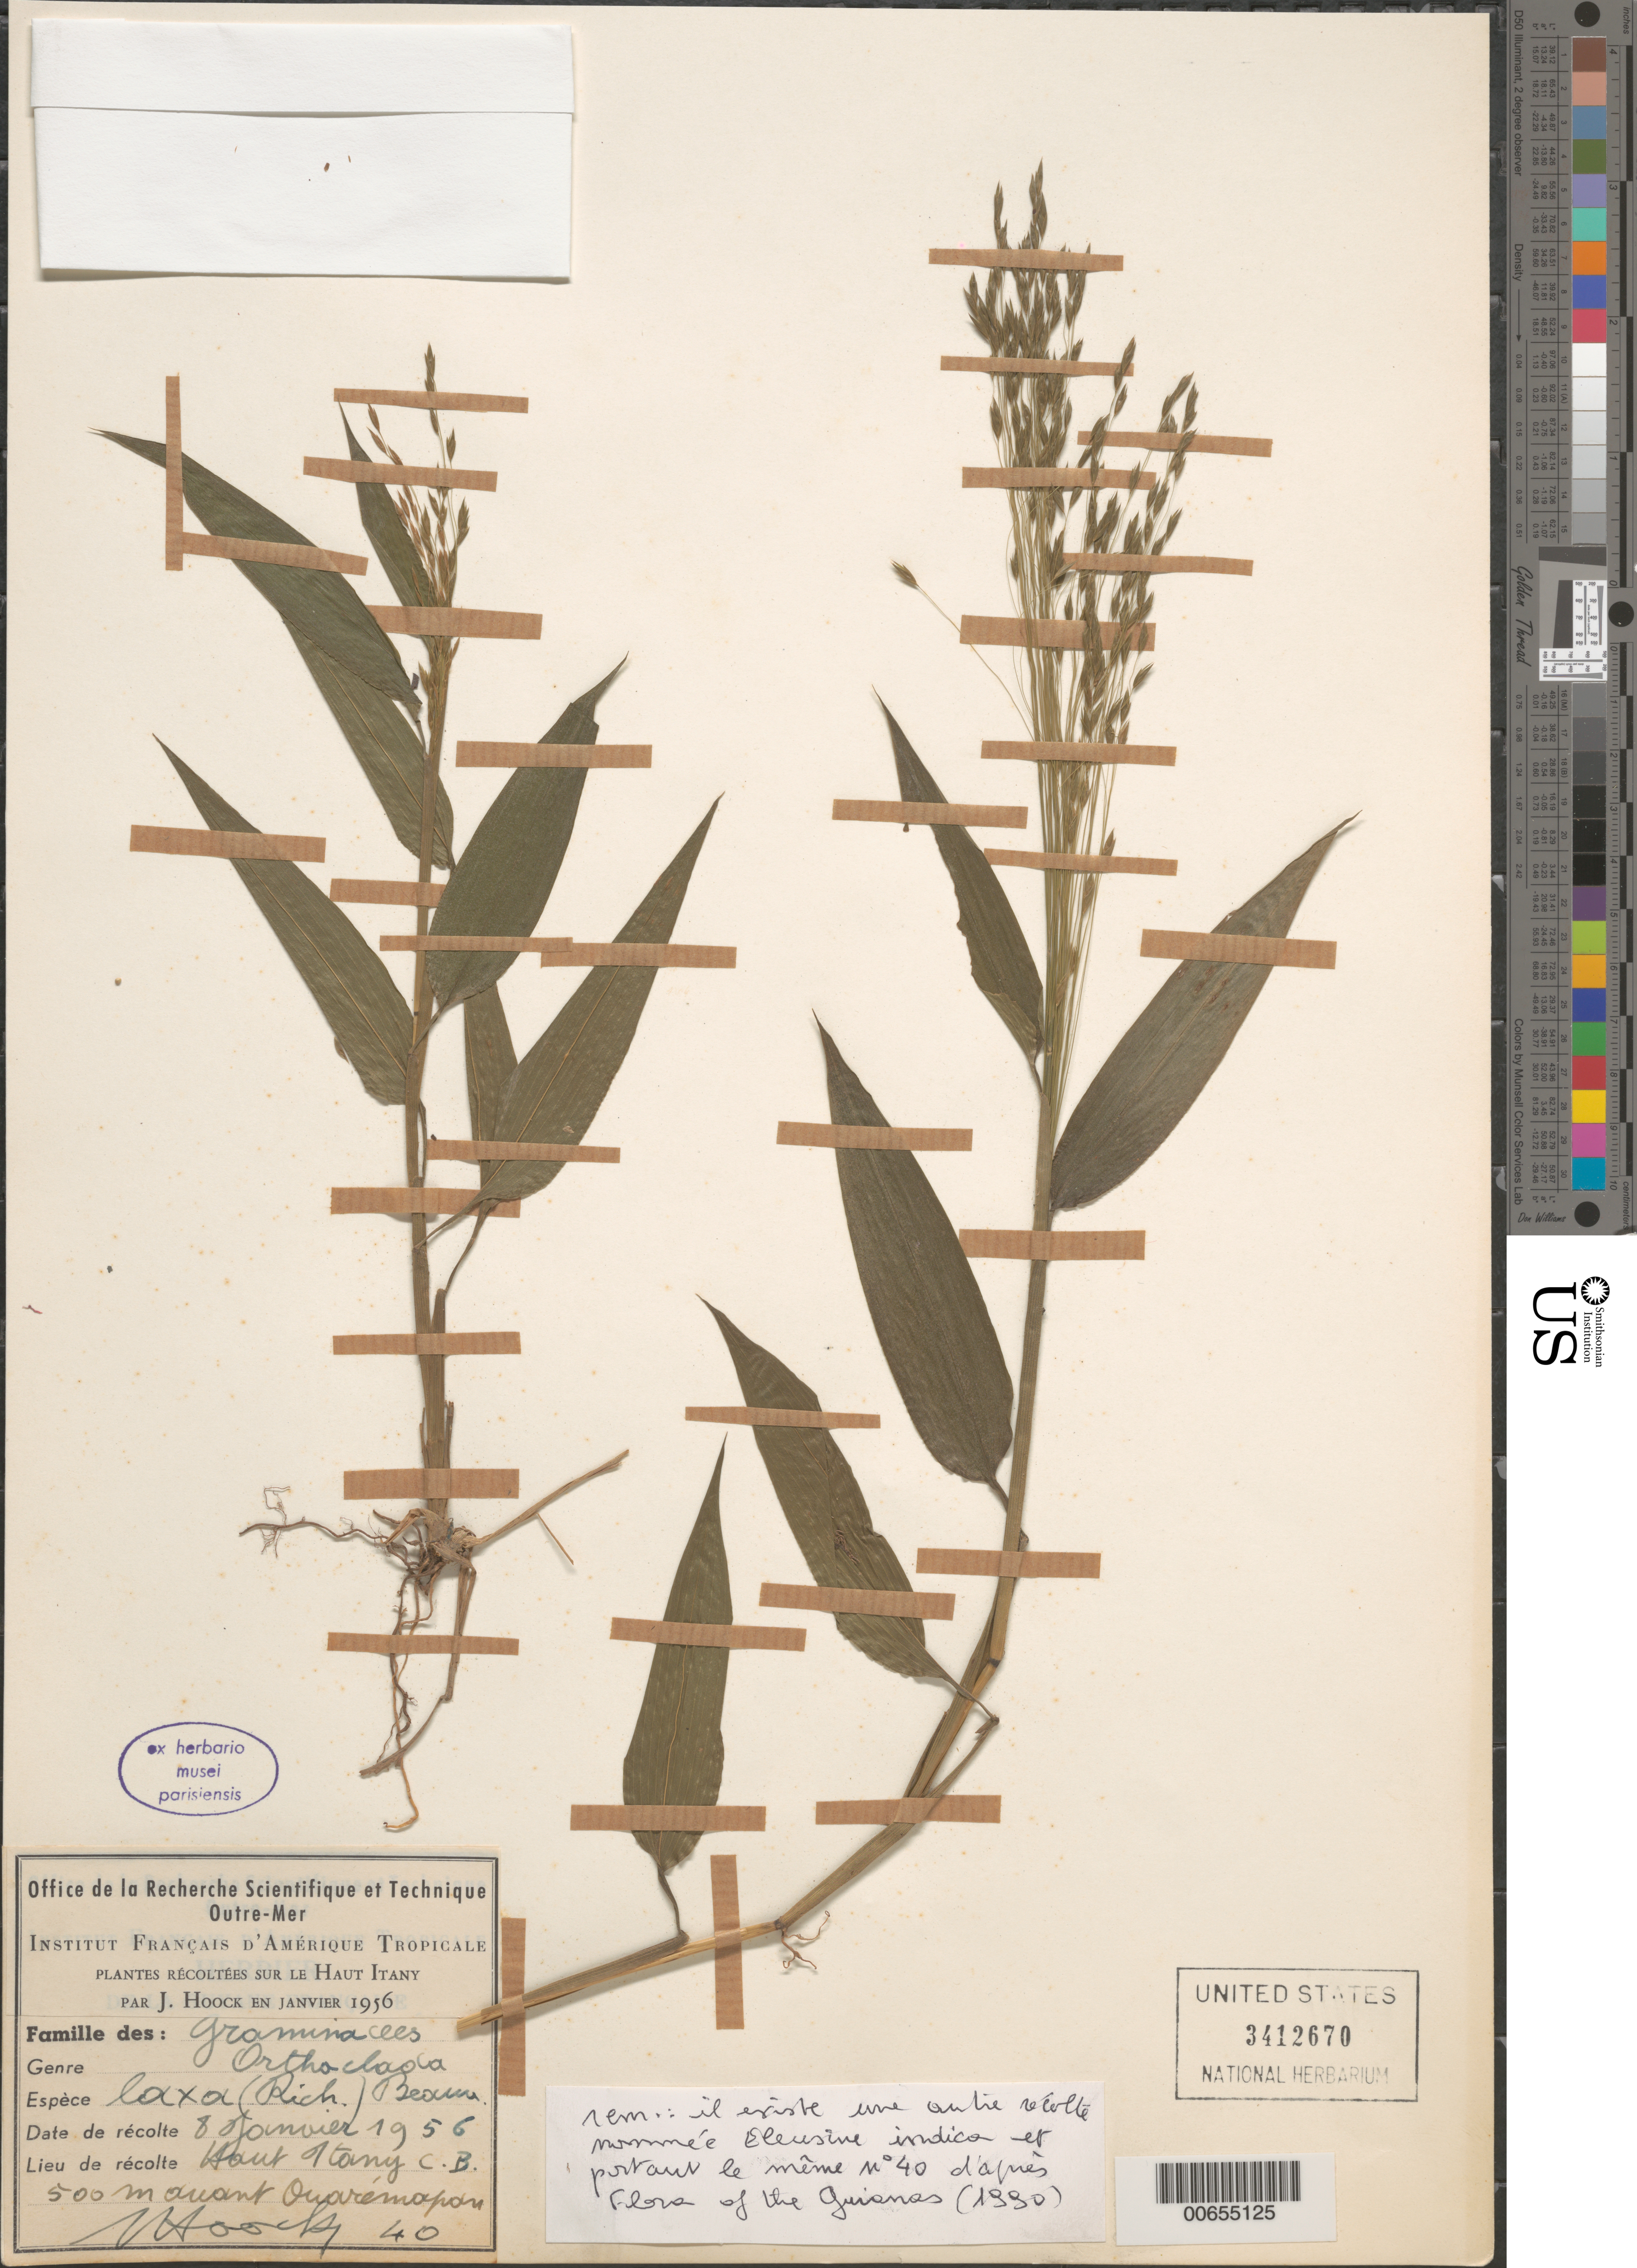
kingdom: Plantae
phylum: Tracheophyta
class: Liliopsida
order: Poales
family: Poaceae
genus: Orthoclada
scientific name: Orthoclada laxa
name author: P. Beauv.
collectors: J. Hoock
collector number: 40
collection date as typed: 8-Jan-56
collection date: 1956-01-08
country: French Guiana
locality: Haut Litany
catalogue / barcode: US 3412670